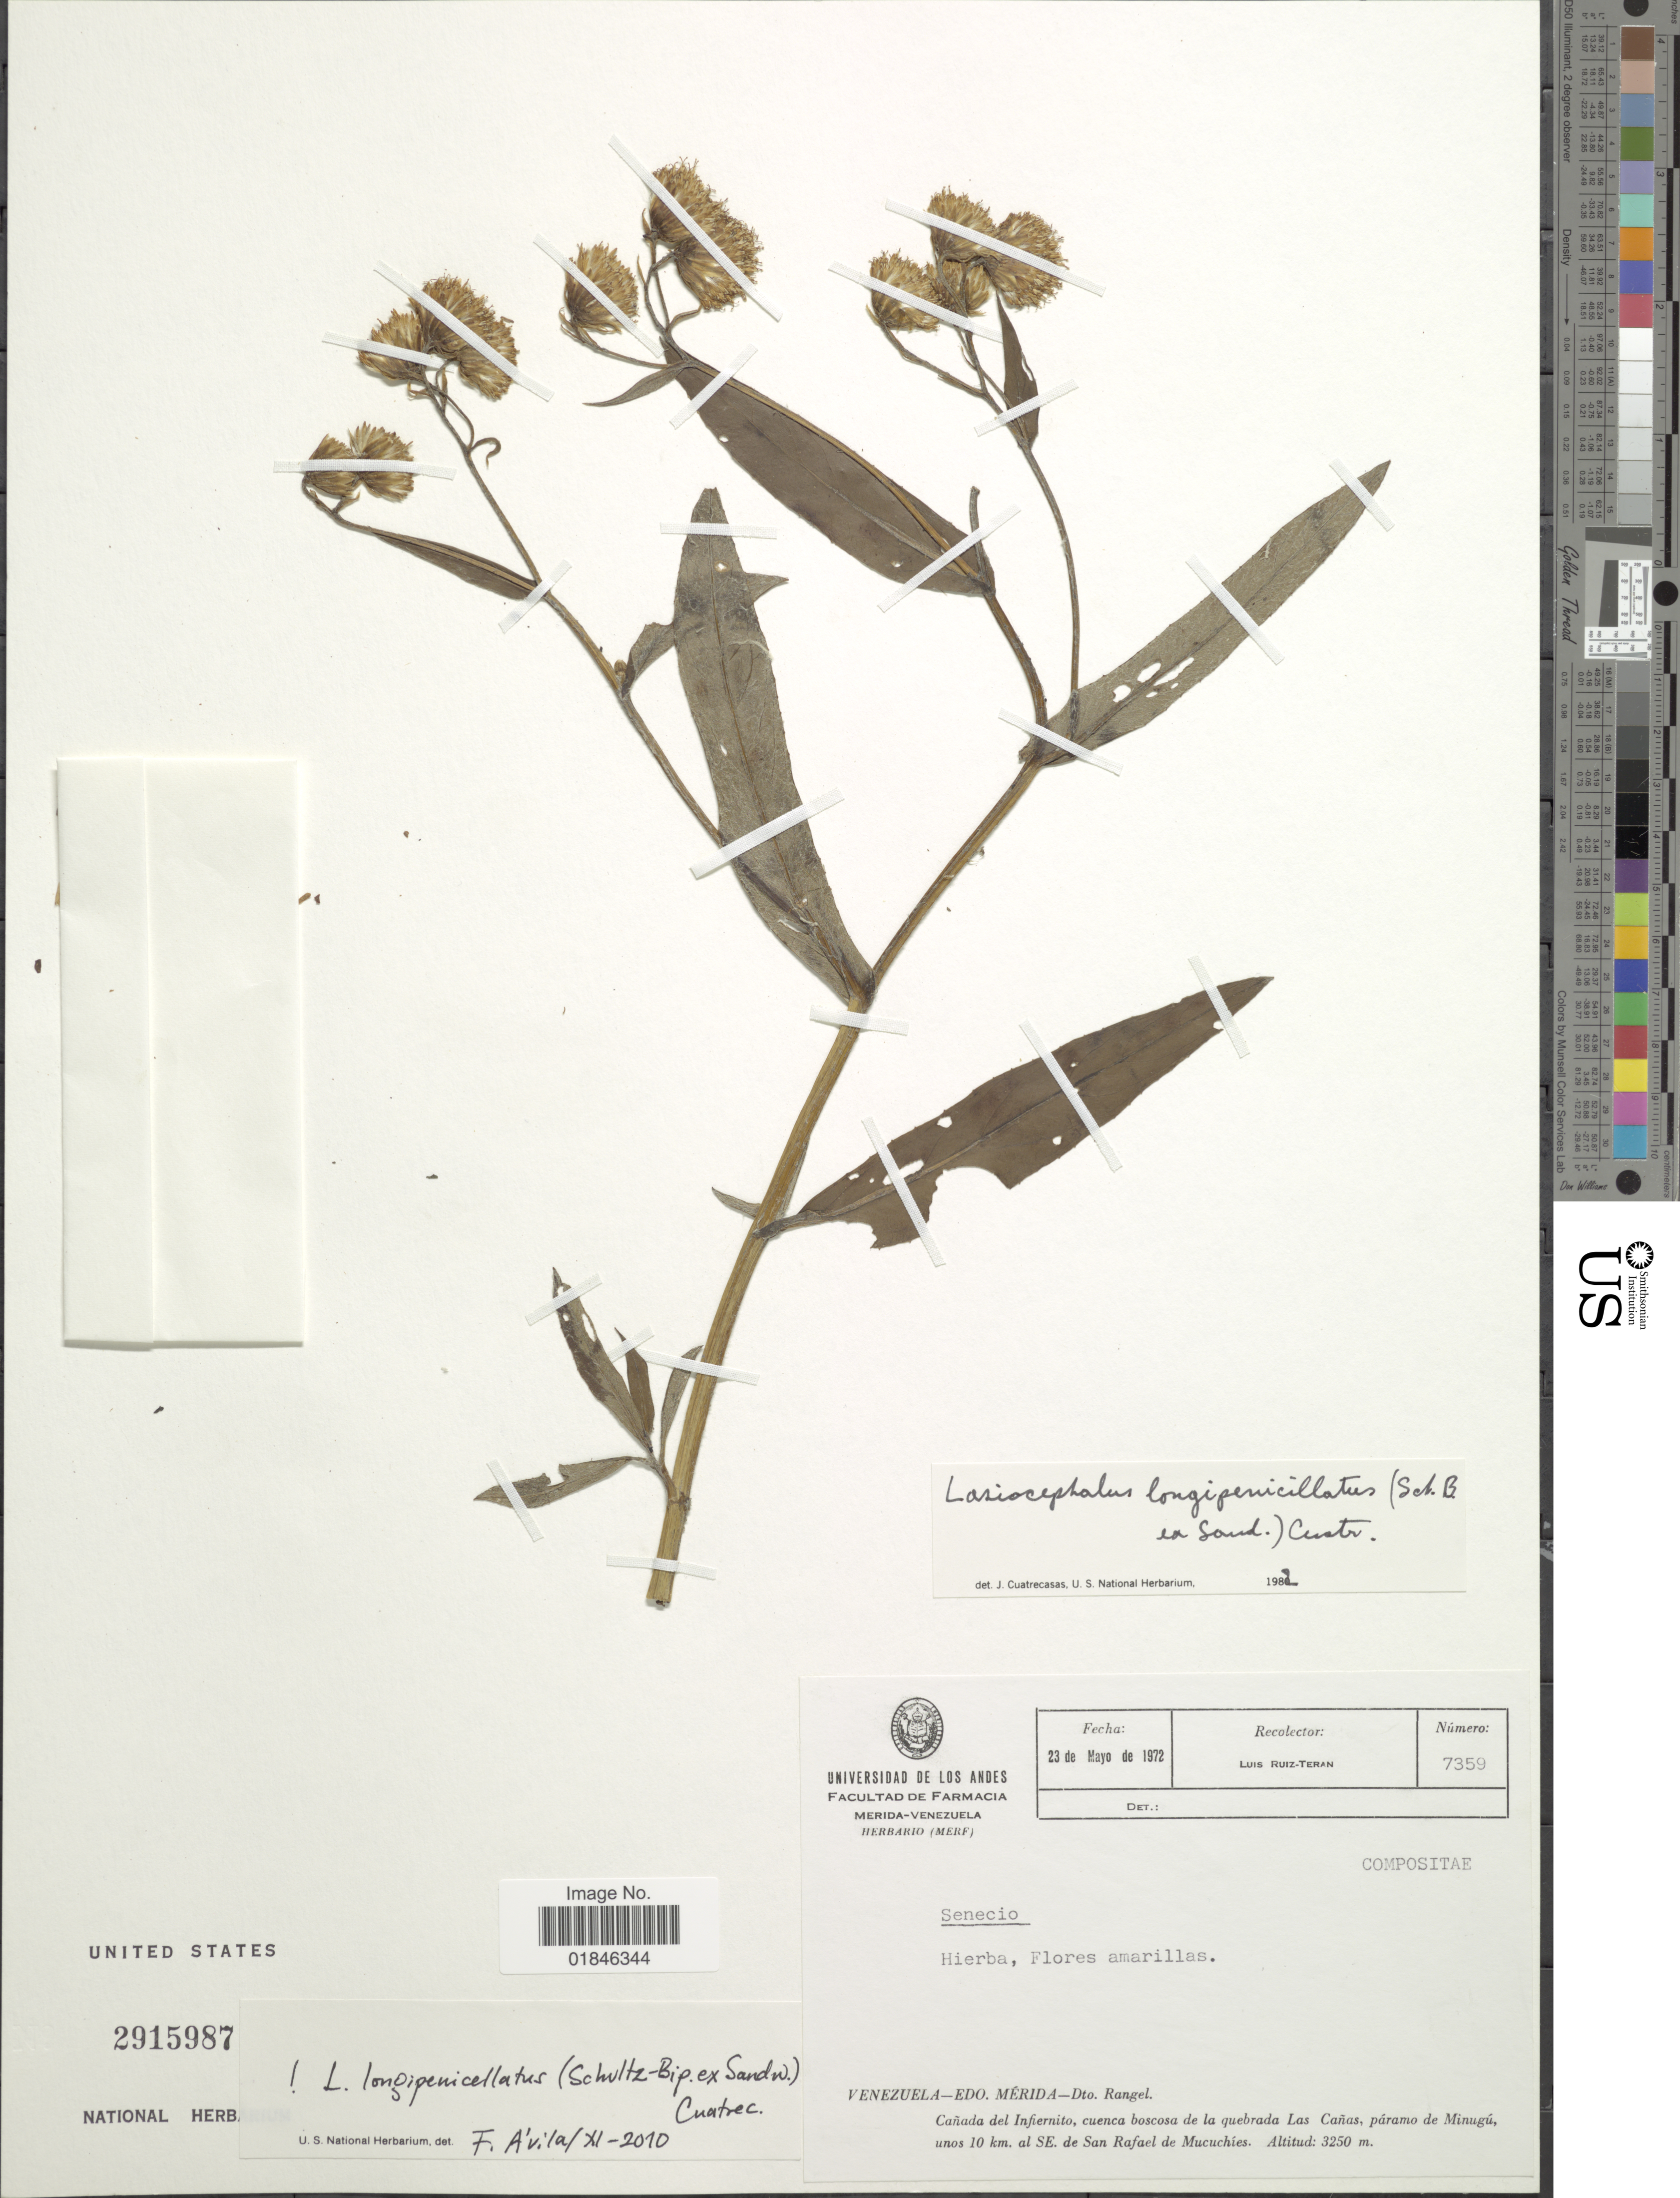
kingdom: Plantae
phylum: Tracheophyta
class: Magnoliopsida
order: Asterales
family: Asteraceae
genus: Senecio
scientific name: Senecio cuencanus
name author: Hieron.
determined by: Salomon, Luciana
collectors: L. E. Ruíz-Terán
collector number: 7359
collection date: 1972-05-23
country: Venezuela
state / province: Mérida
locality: Venezuela - Edo. Merida. Dto. Rangel. Canada del Infiernito, cuenca boscosa de la quebrada La Canas, paramo de Minugu unos 10 km. al SE. de San Rafael de Muncuchies.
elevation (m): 3250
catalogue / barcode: US 2915987